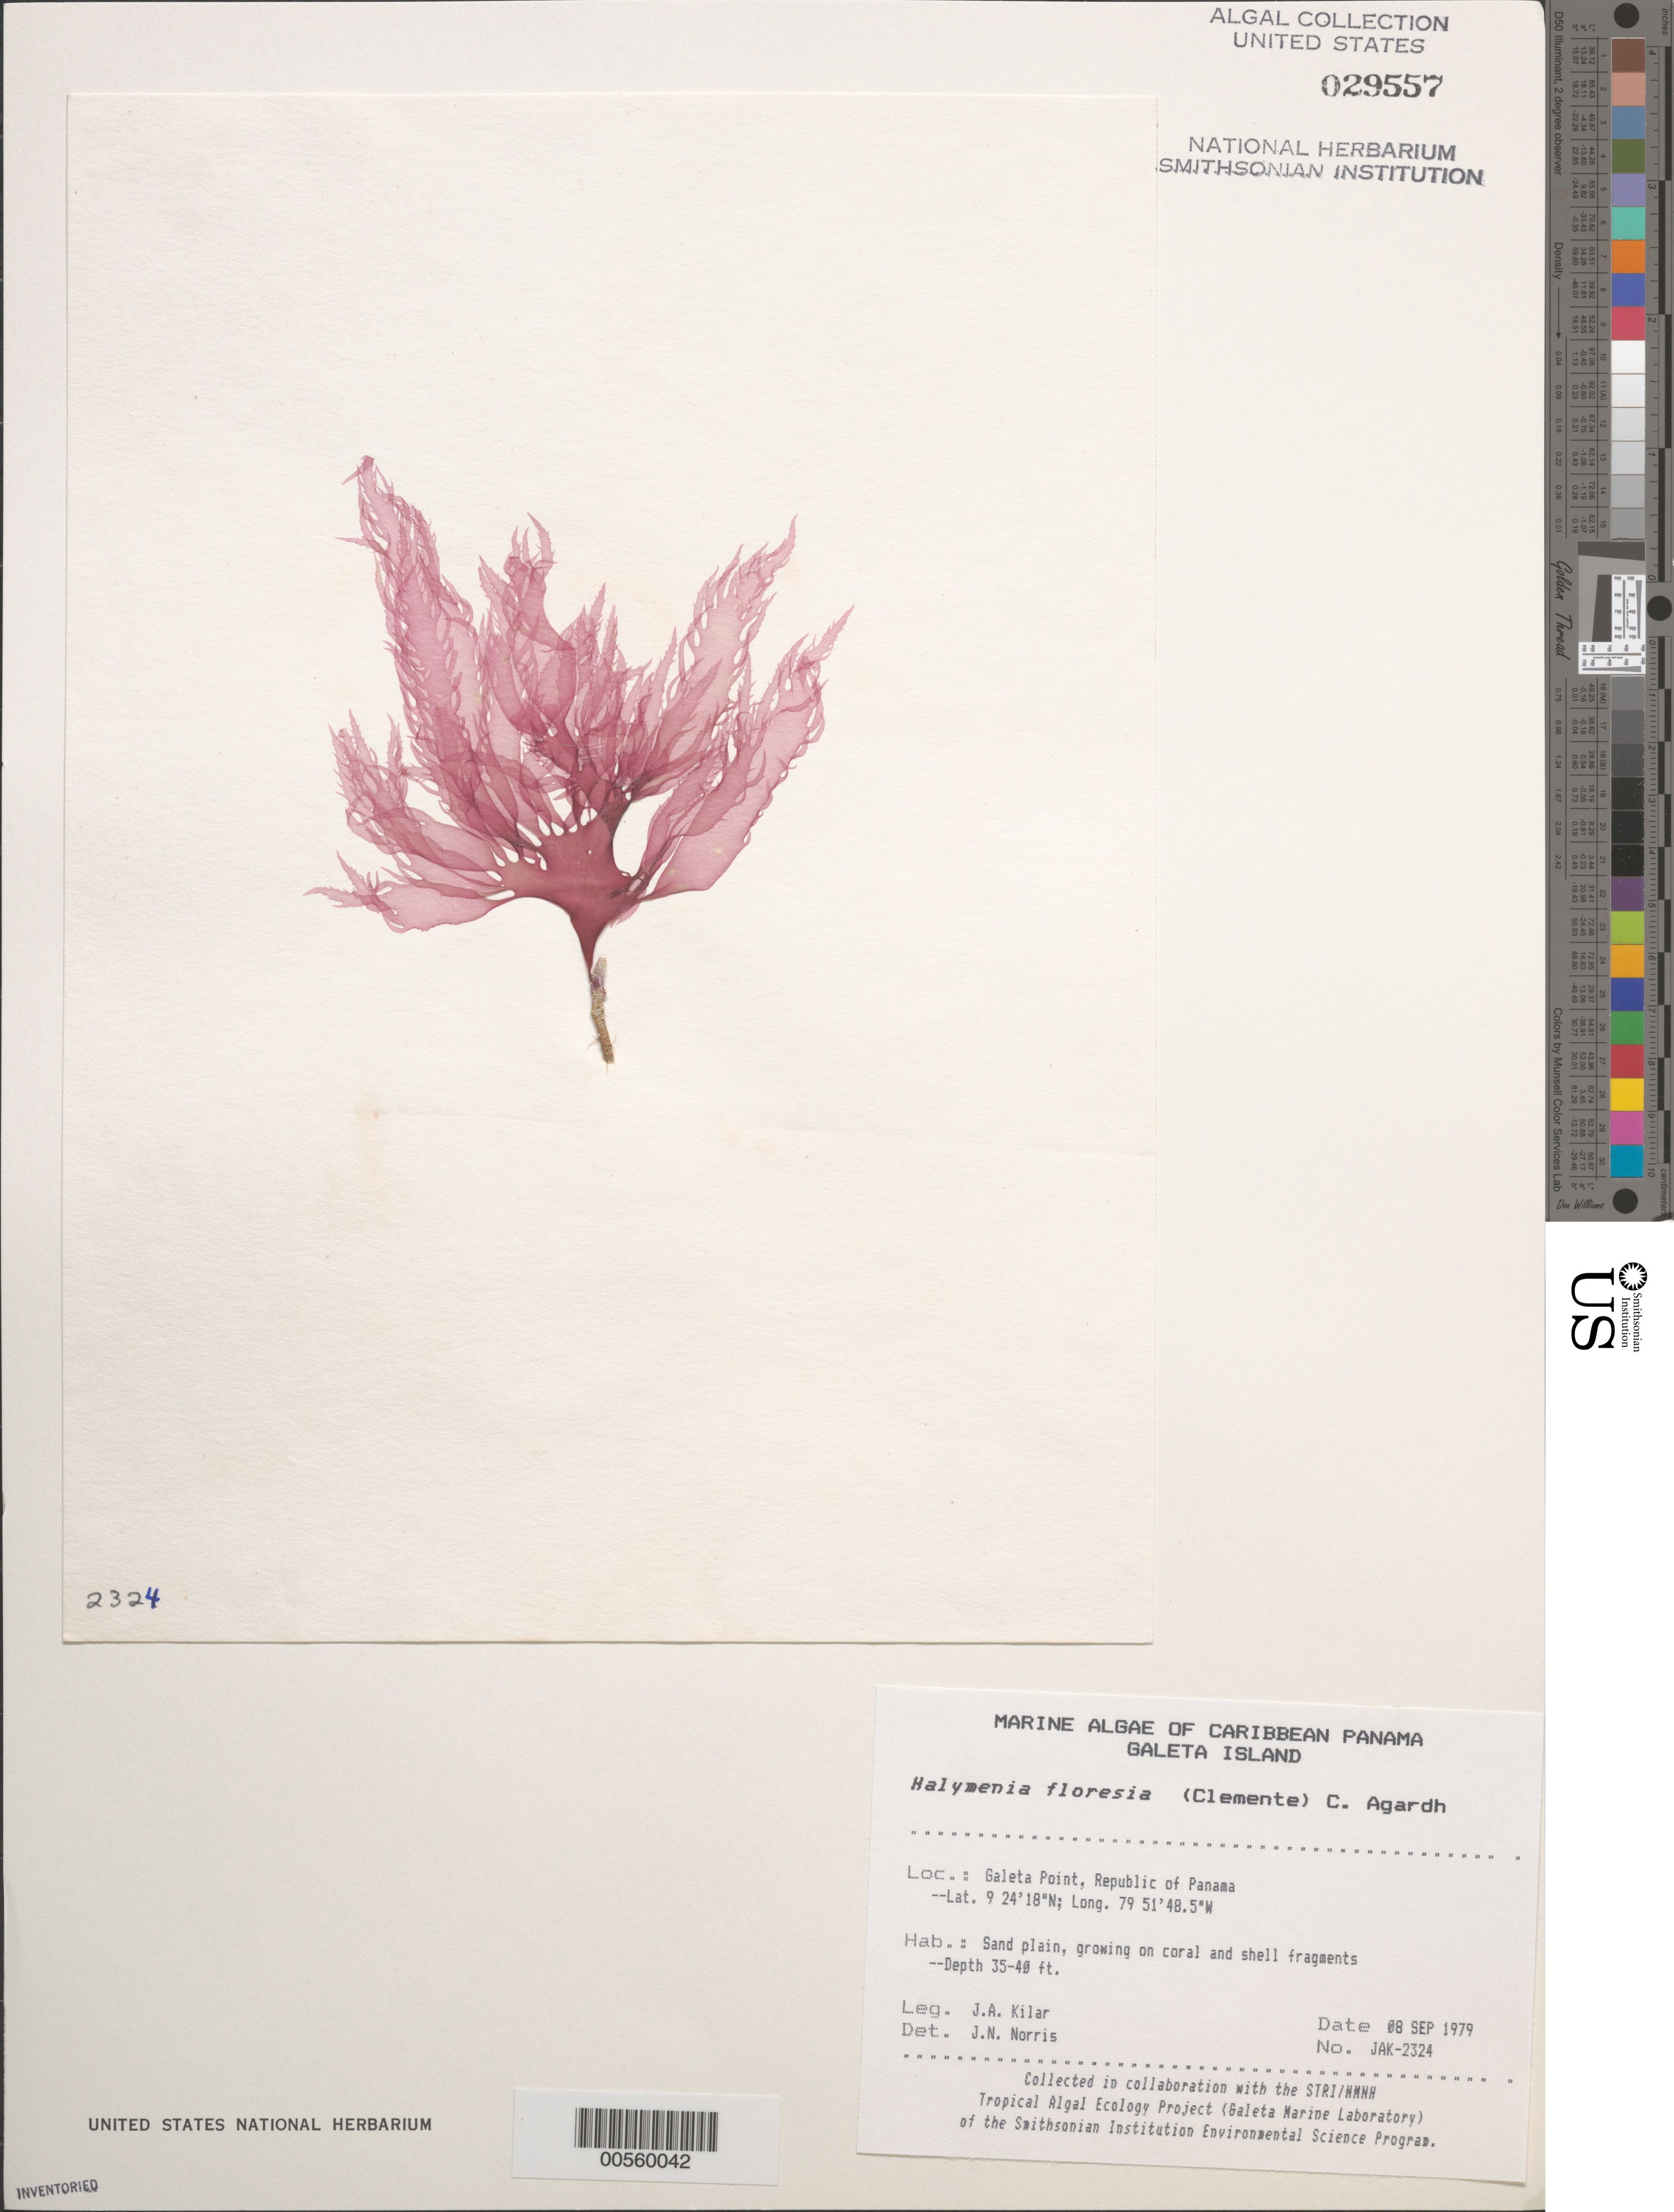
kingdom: Plantae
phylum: Rhodophyta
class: Florideophyceae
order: Halymeniales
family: Halymeniaceae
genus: Halymenia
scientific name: Halymenia floresii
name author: (Clemente) C. Agardh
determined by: Norris, James N.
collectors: J. A. Kilar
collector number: JAK-2324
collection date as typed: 08 Sep 1979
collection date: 1979-09-08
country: Panama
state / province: Colón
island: Galeta Island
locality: Galeta Point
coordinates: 9 24' 18" N, 79 51' 48.5" W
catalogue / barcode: US 29557